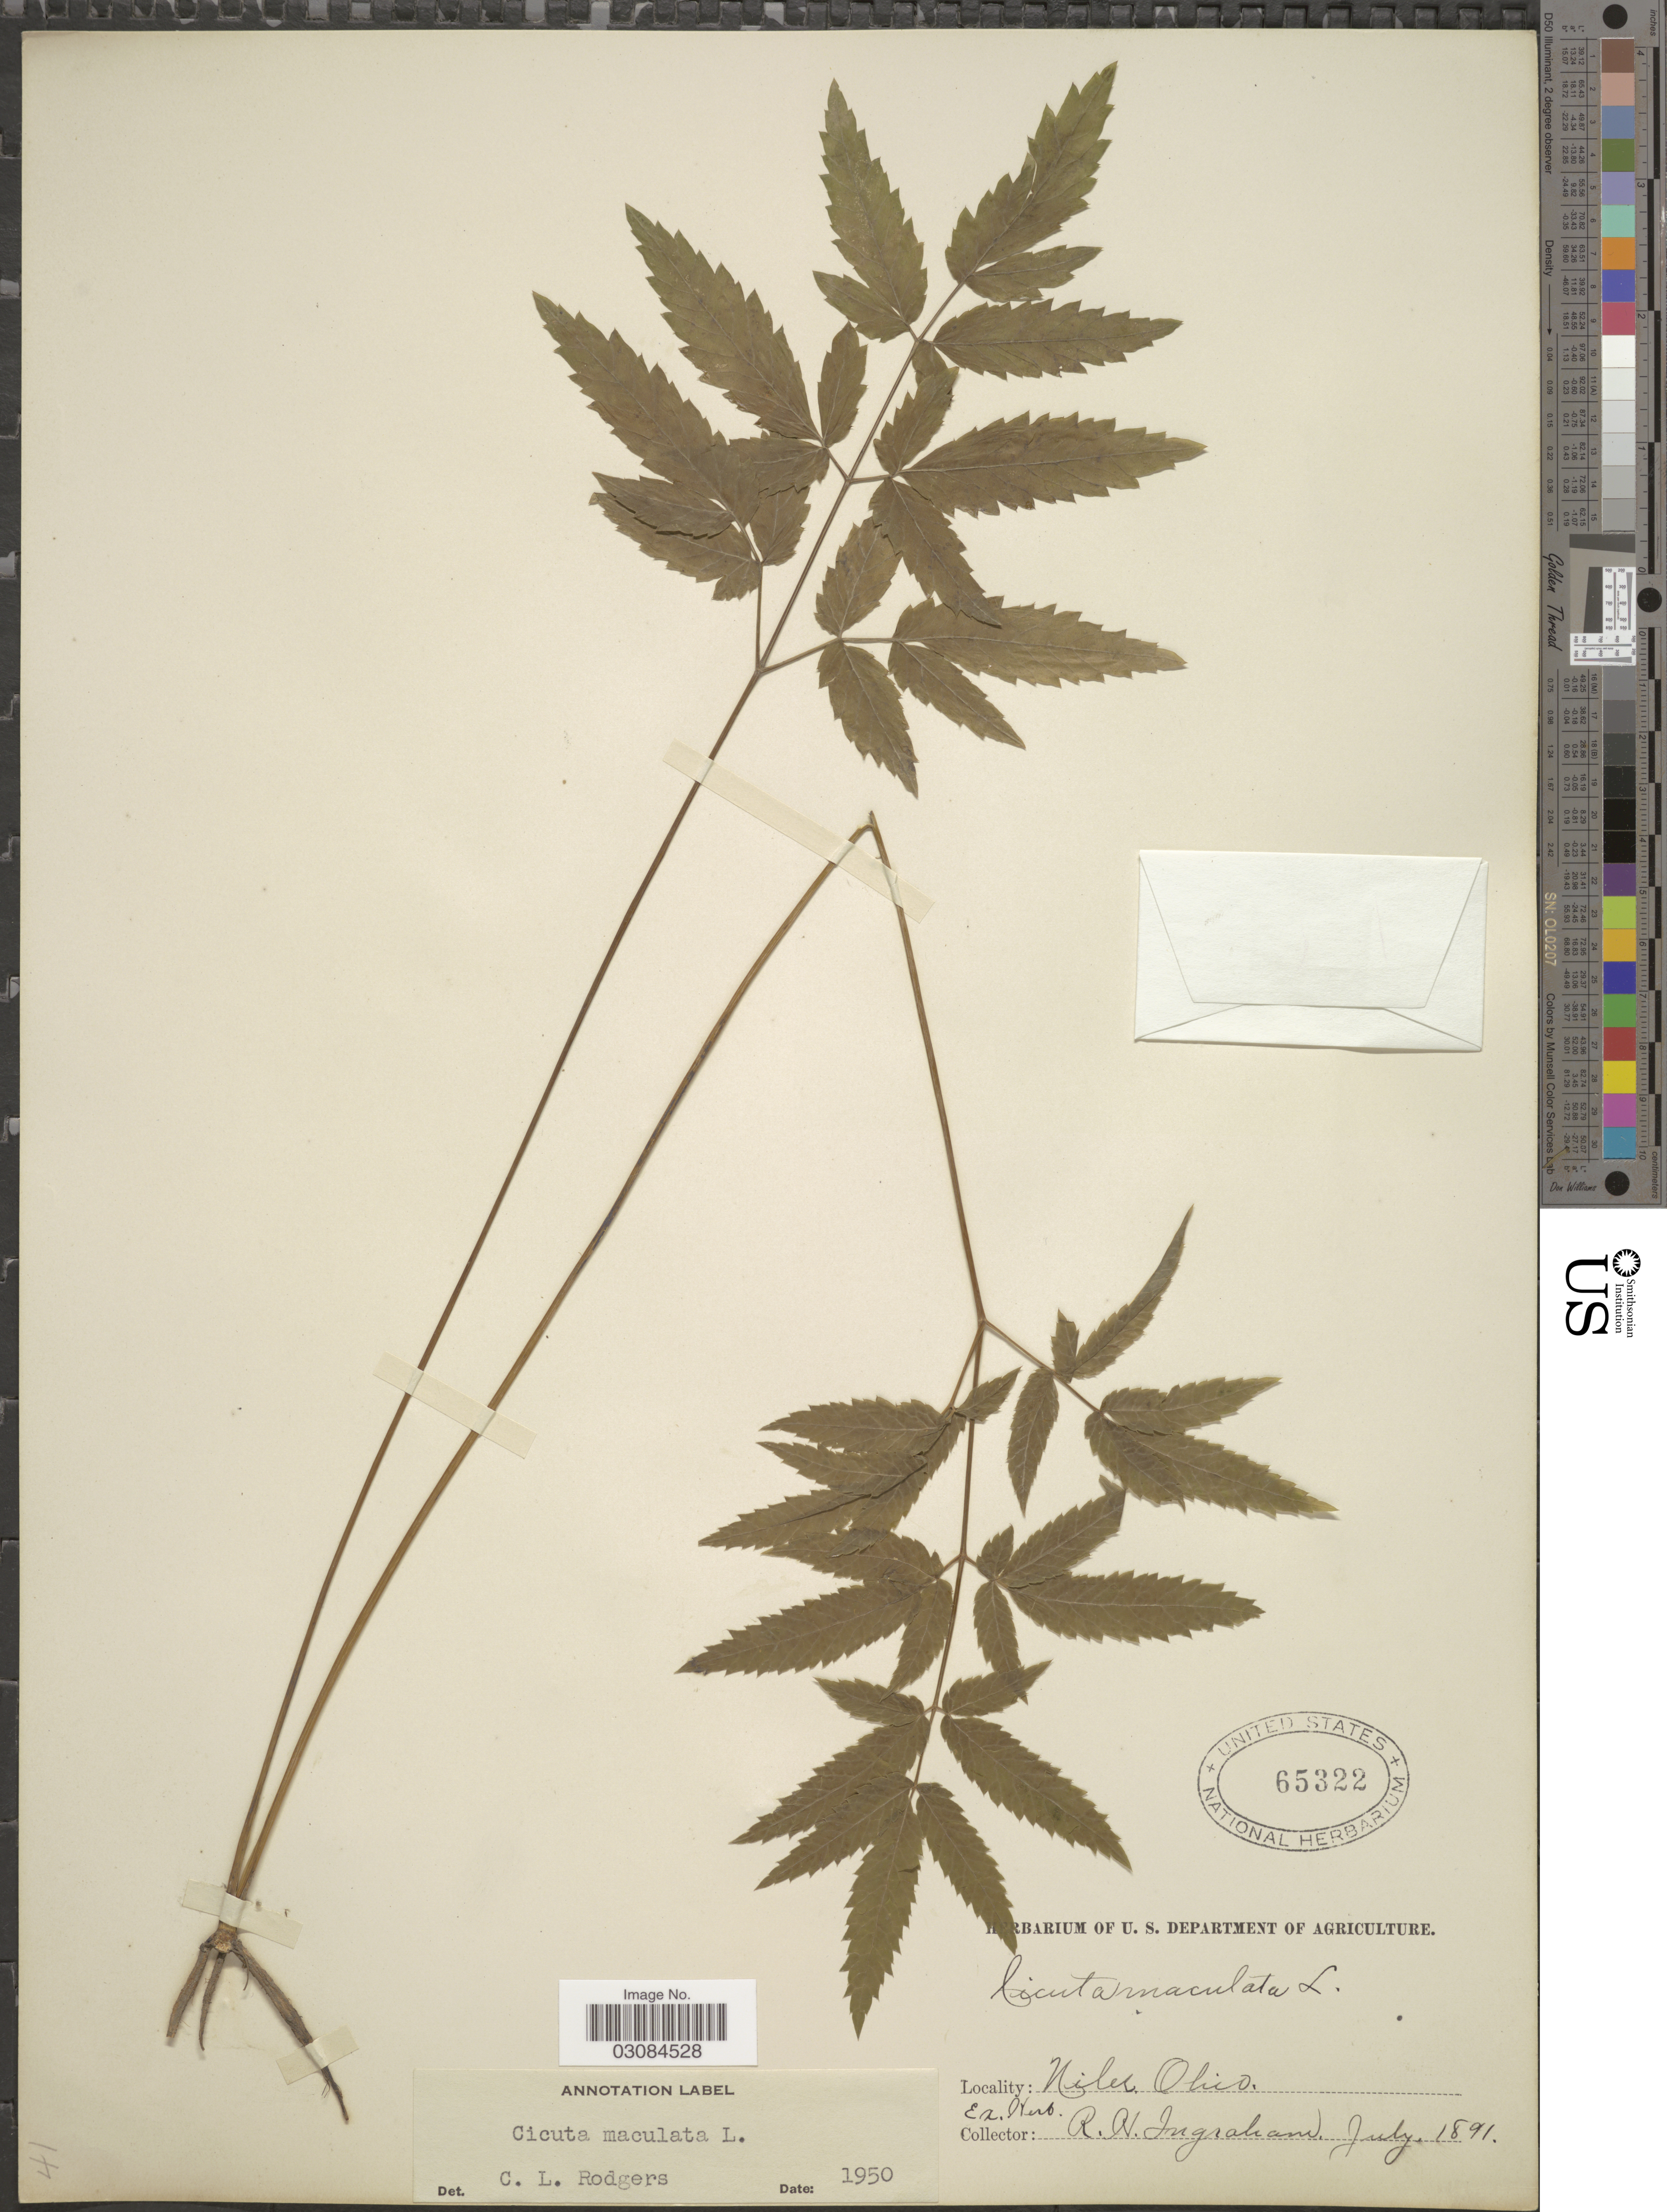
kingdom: Plantae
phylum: Tracheophyta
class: Magnoliopsida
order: Apiales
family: Apiaceae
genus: Cicuta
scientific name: Cicuta maculata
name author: L.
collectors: Ex herb. R. H. Ingraham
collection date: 1891-07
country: United States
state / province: Ohio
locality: Niles.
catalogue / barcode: US 65322